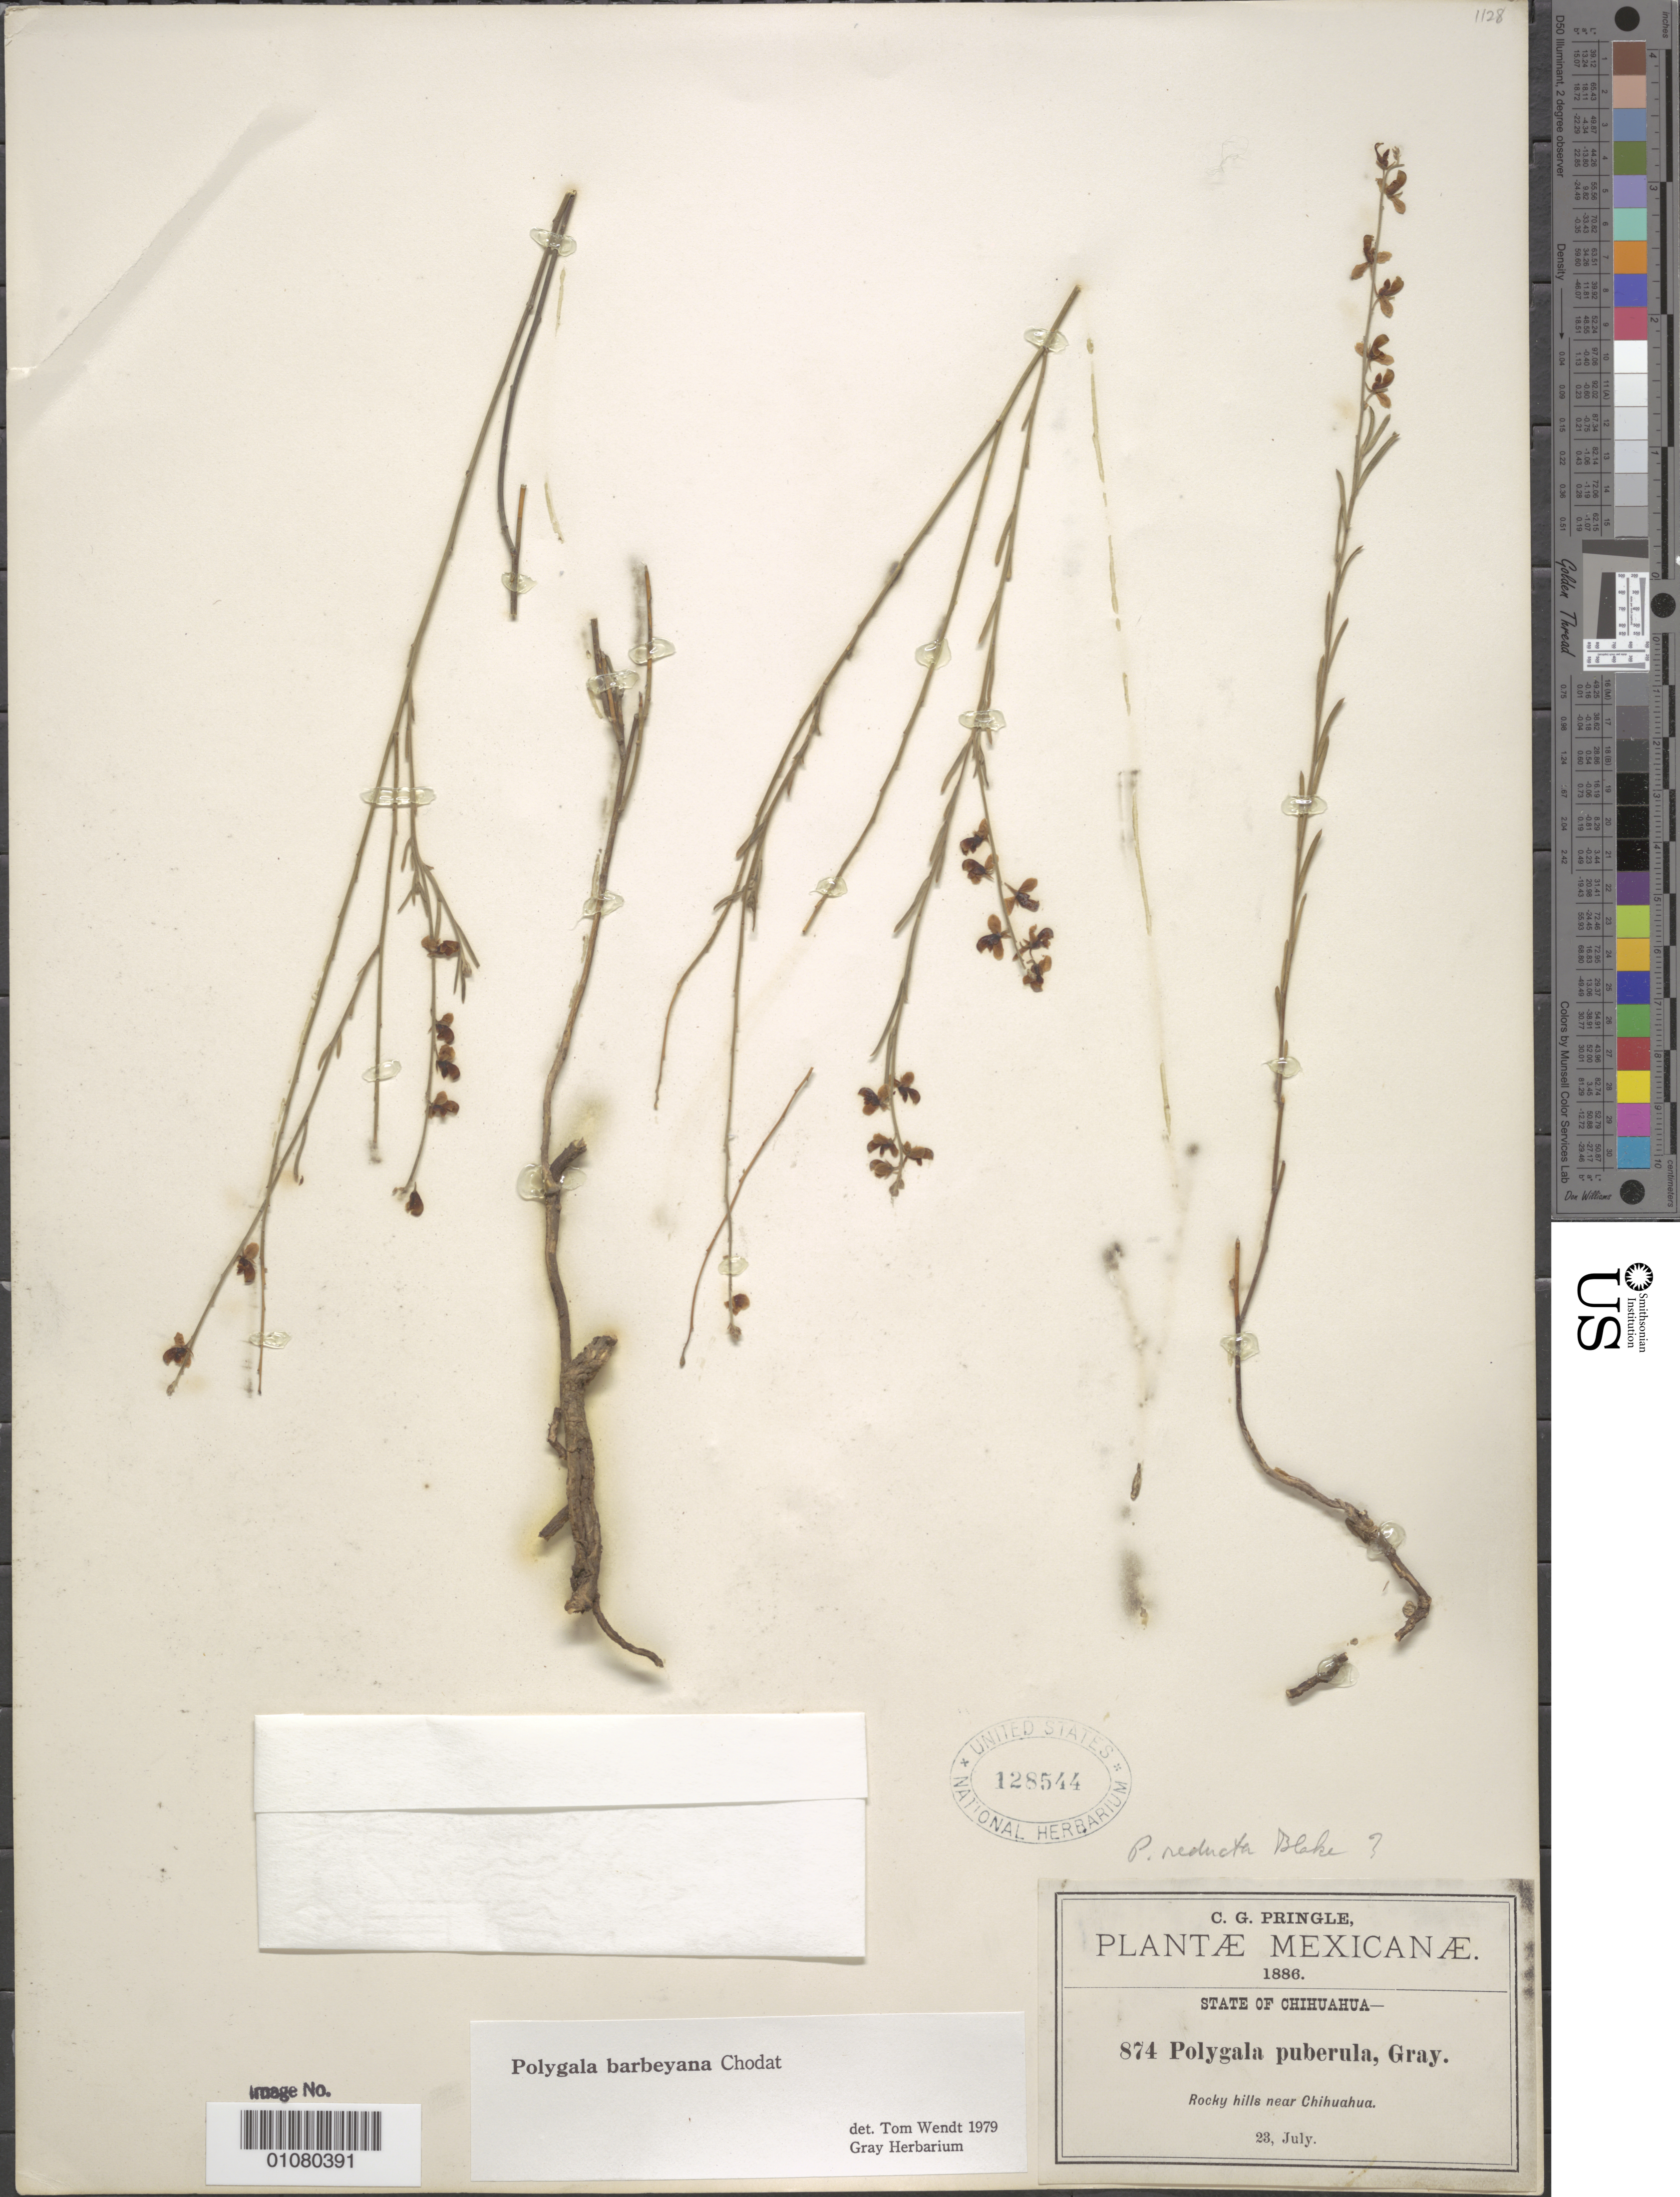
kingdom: Plantae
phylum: Tracheophyta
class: Magnoliopsida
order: Fabales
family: Polygalaceae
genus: Hebecarpa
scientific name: Hebecarpa barbeyana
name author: (Chodat) J.R. Abbott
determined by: Strong, Mark T., (BOT), Smithsonian Institution - National Museum of Natural History (UNITED STATES)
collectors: C. G. Pringle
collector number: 874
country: Mexico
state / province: Chihuahua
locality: Rocky hills near Chihuahua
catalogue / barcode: US 128544